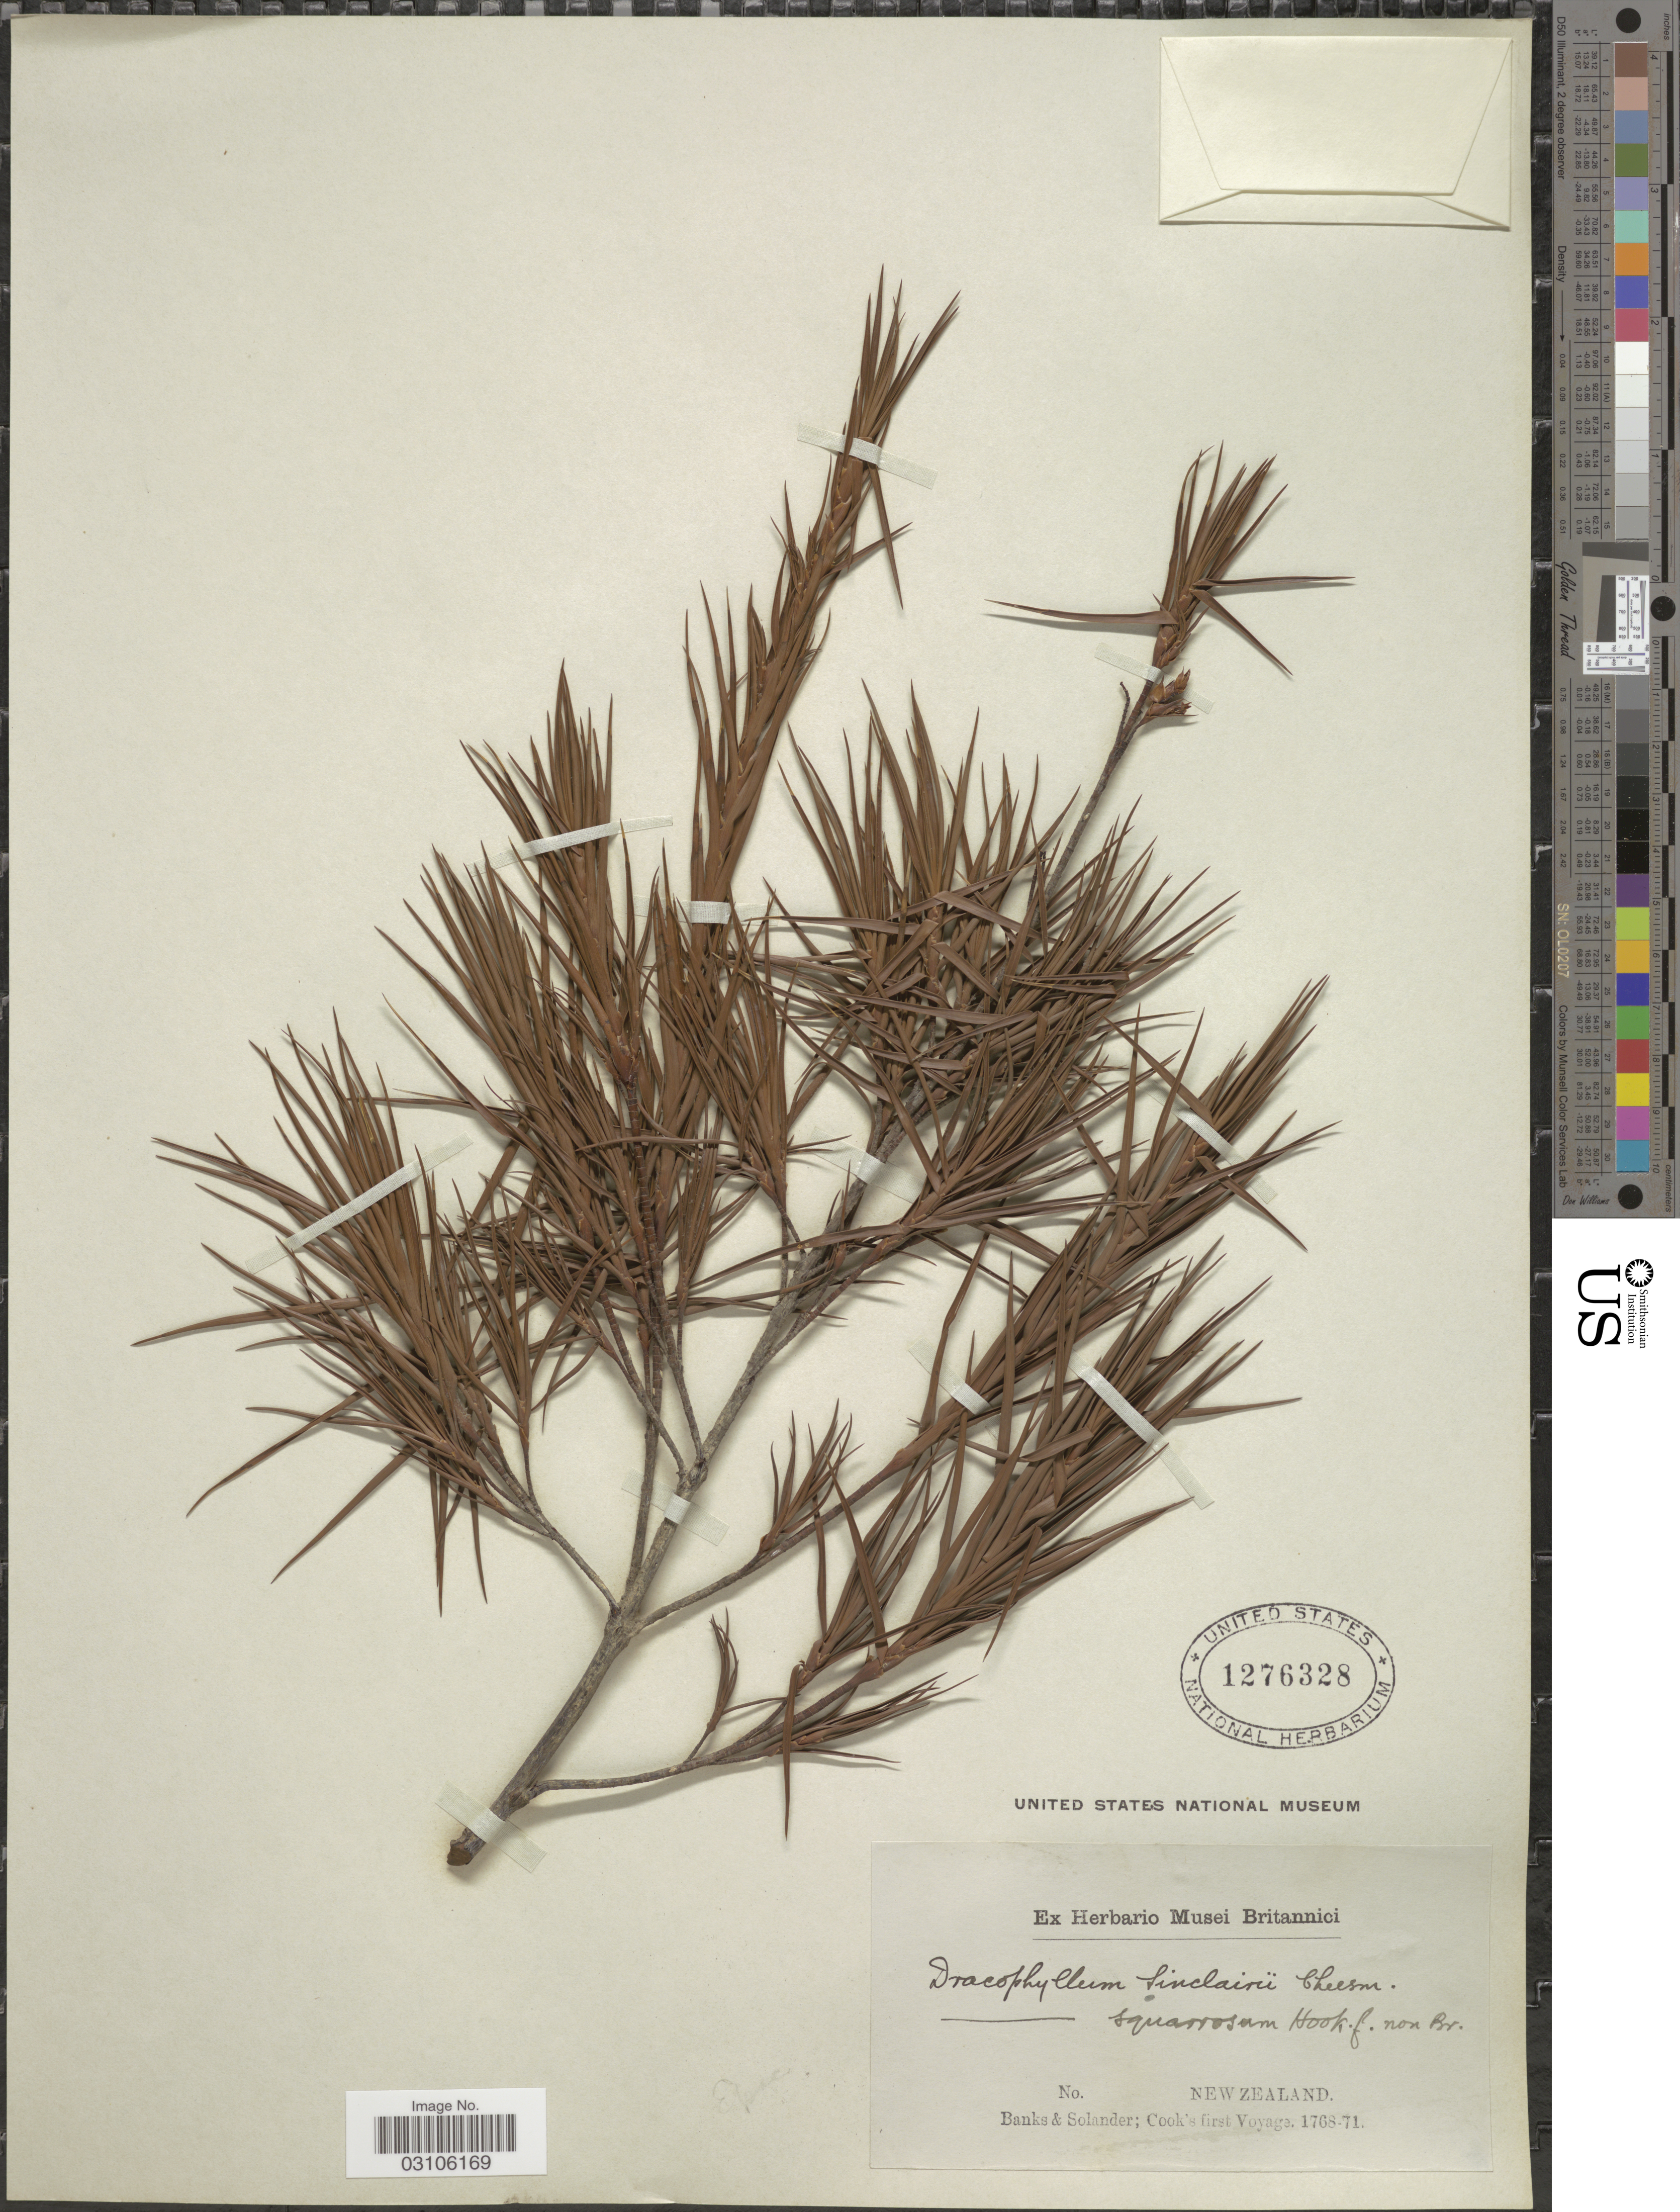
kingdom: Plantae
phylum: Tracheophyta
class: Magnoliopsida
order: Ericales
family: Ericaceae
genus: Dracophyllum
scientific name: Dracophyllum sinclairii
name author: Cheeseman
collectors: -- Banks & -- Solander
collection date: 1768/1771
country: New Zealand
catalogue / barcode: US 1276328